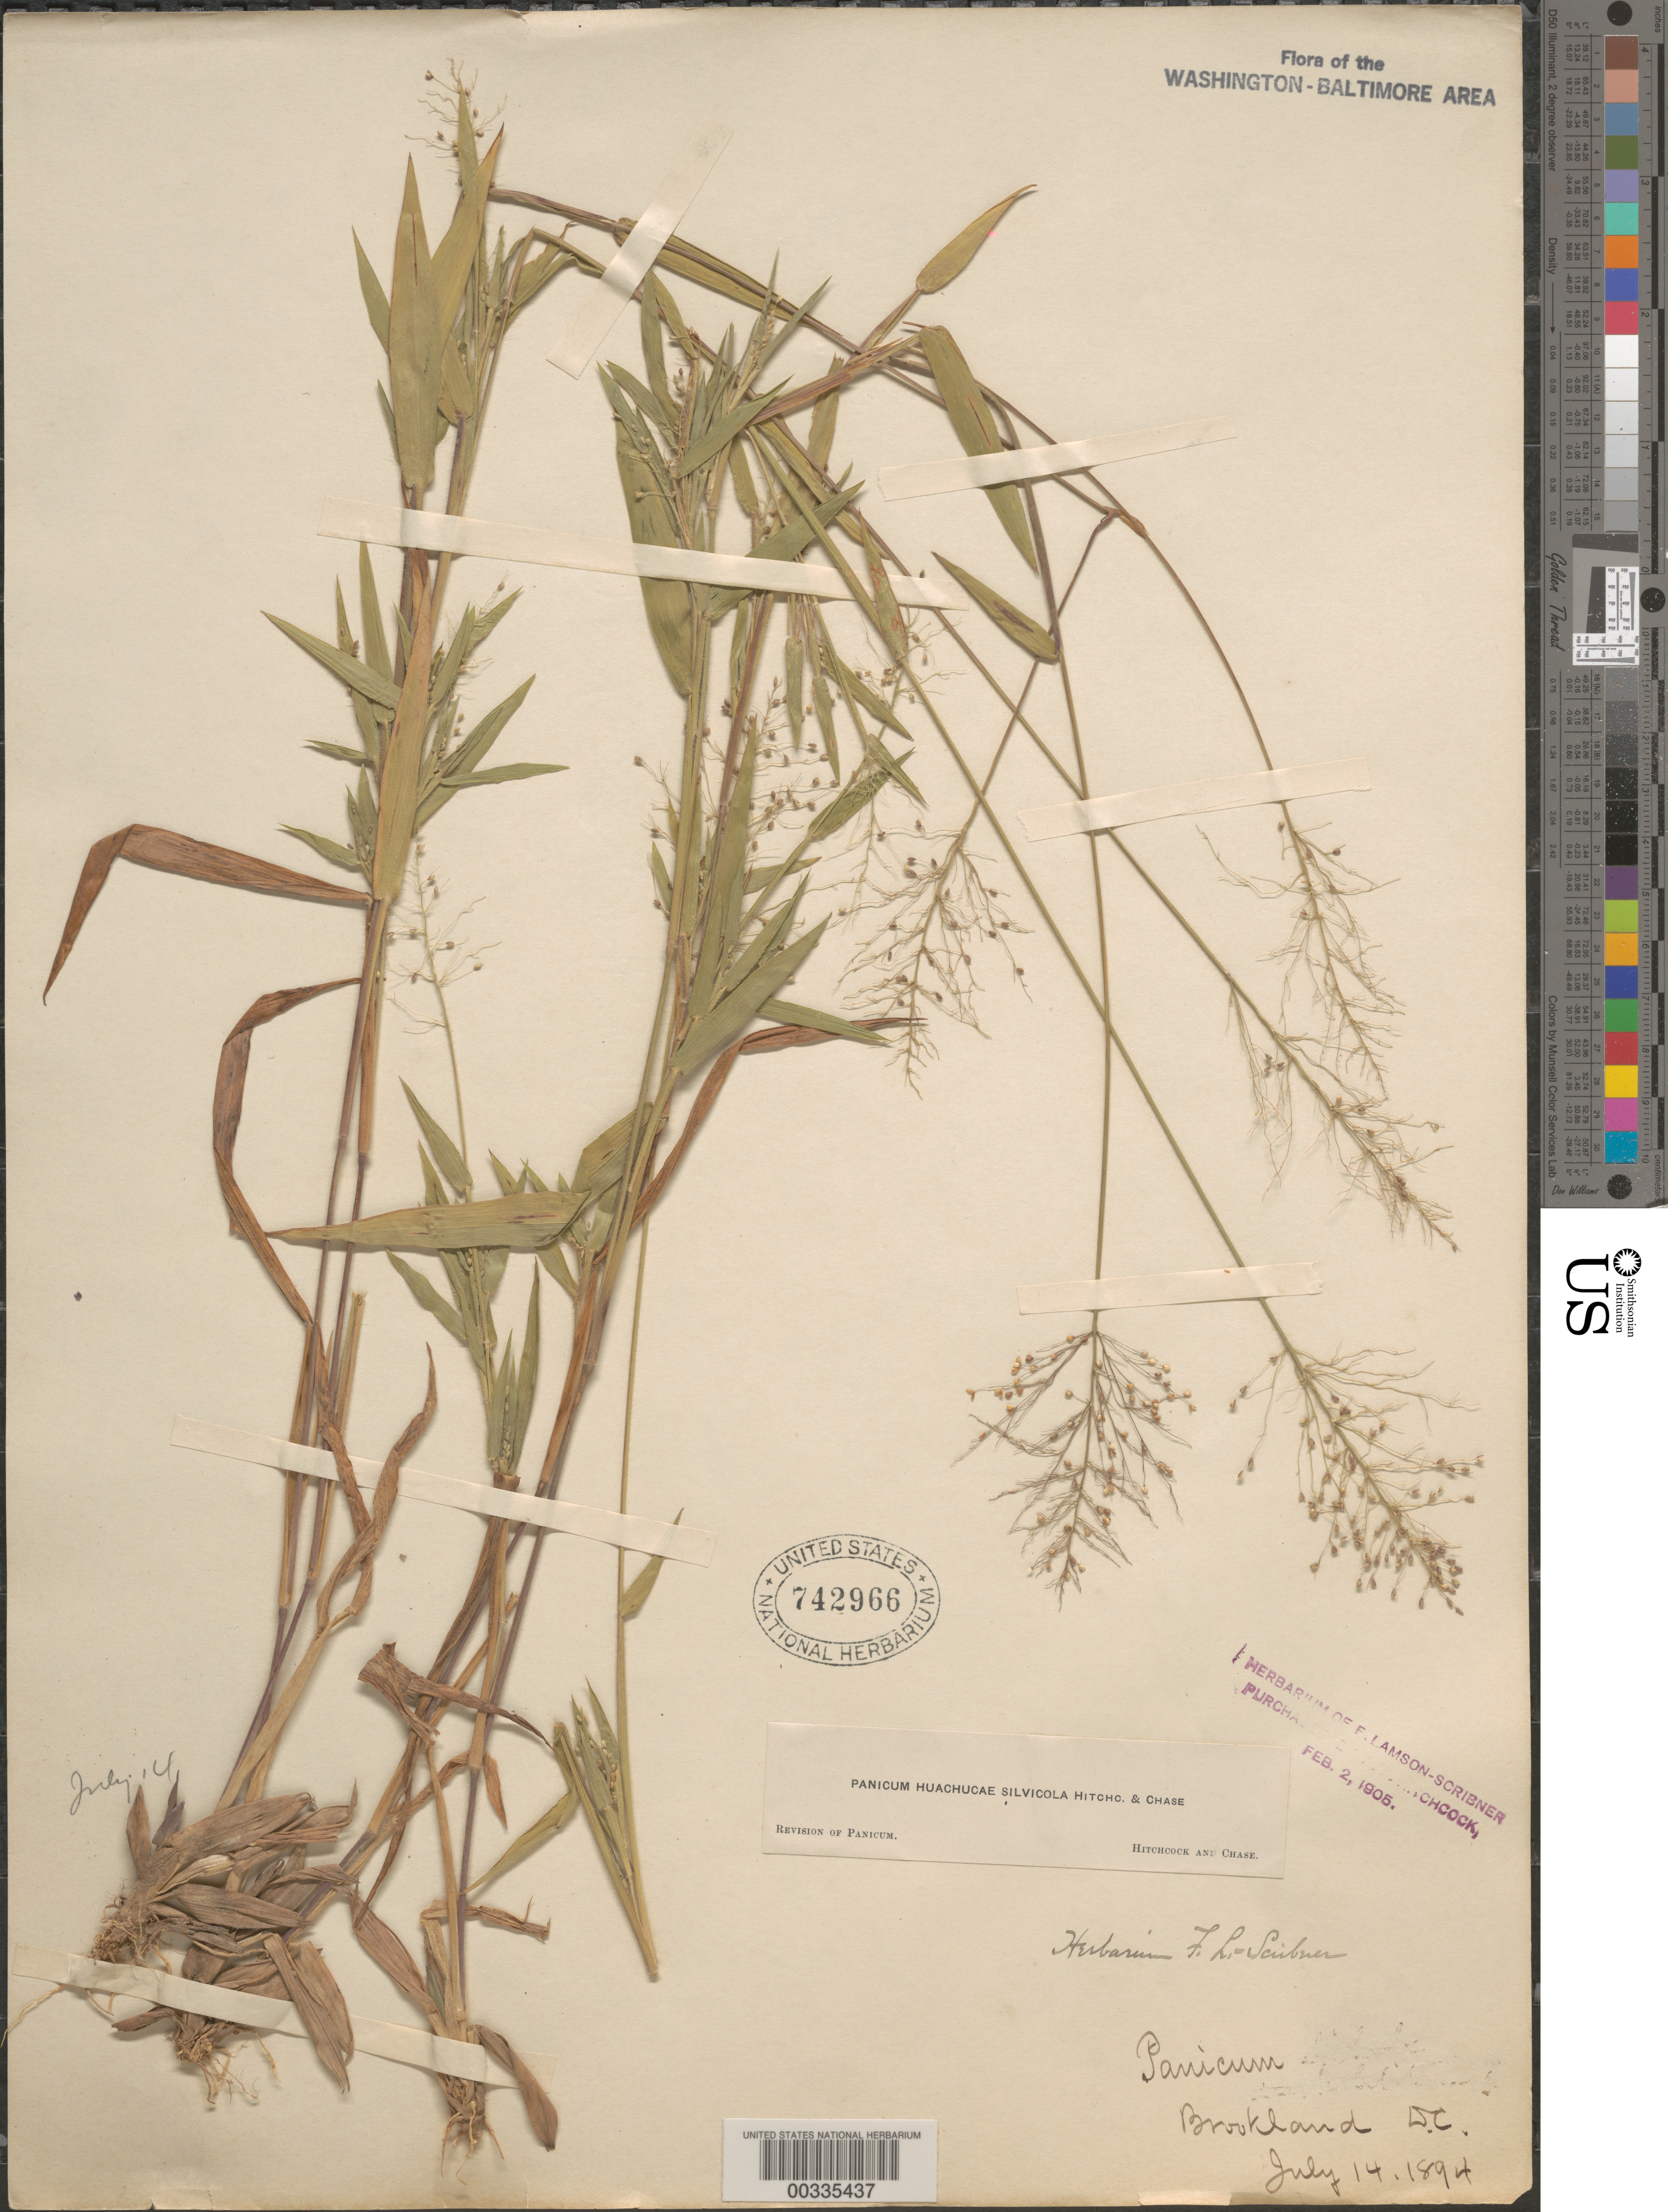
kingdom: Plantae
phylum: Tracheophyta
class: Liliopsida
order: Poales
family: Poaceae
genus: Dichanthelium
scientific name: Dichanthelium acuminatum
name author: (Sw.) Gould & C.A. Clark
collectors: F. L. Scribner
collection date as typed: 14 Jul 1894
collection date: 1894-07-14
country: United States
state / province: District of Columbia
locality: Brookland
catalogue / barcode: US 742966